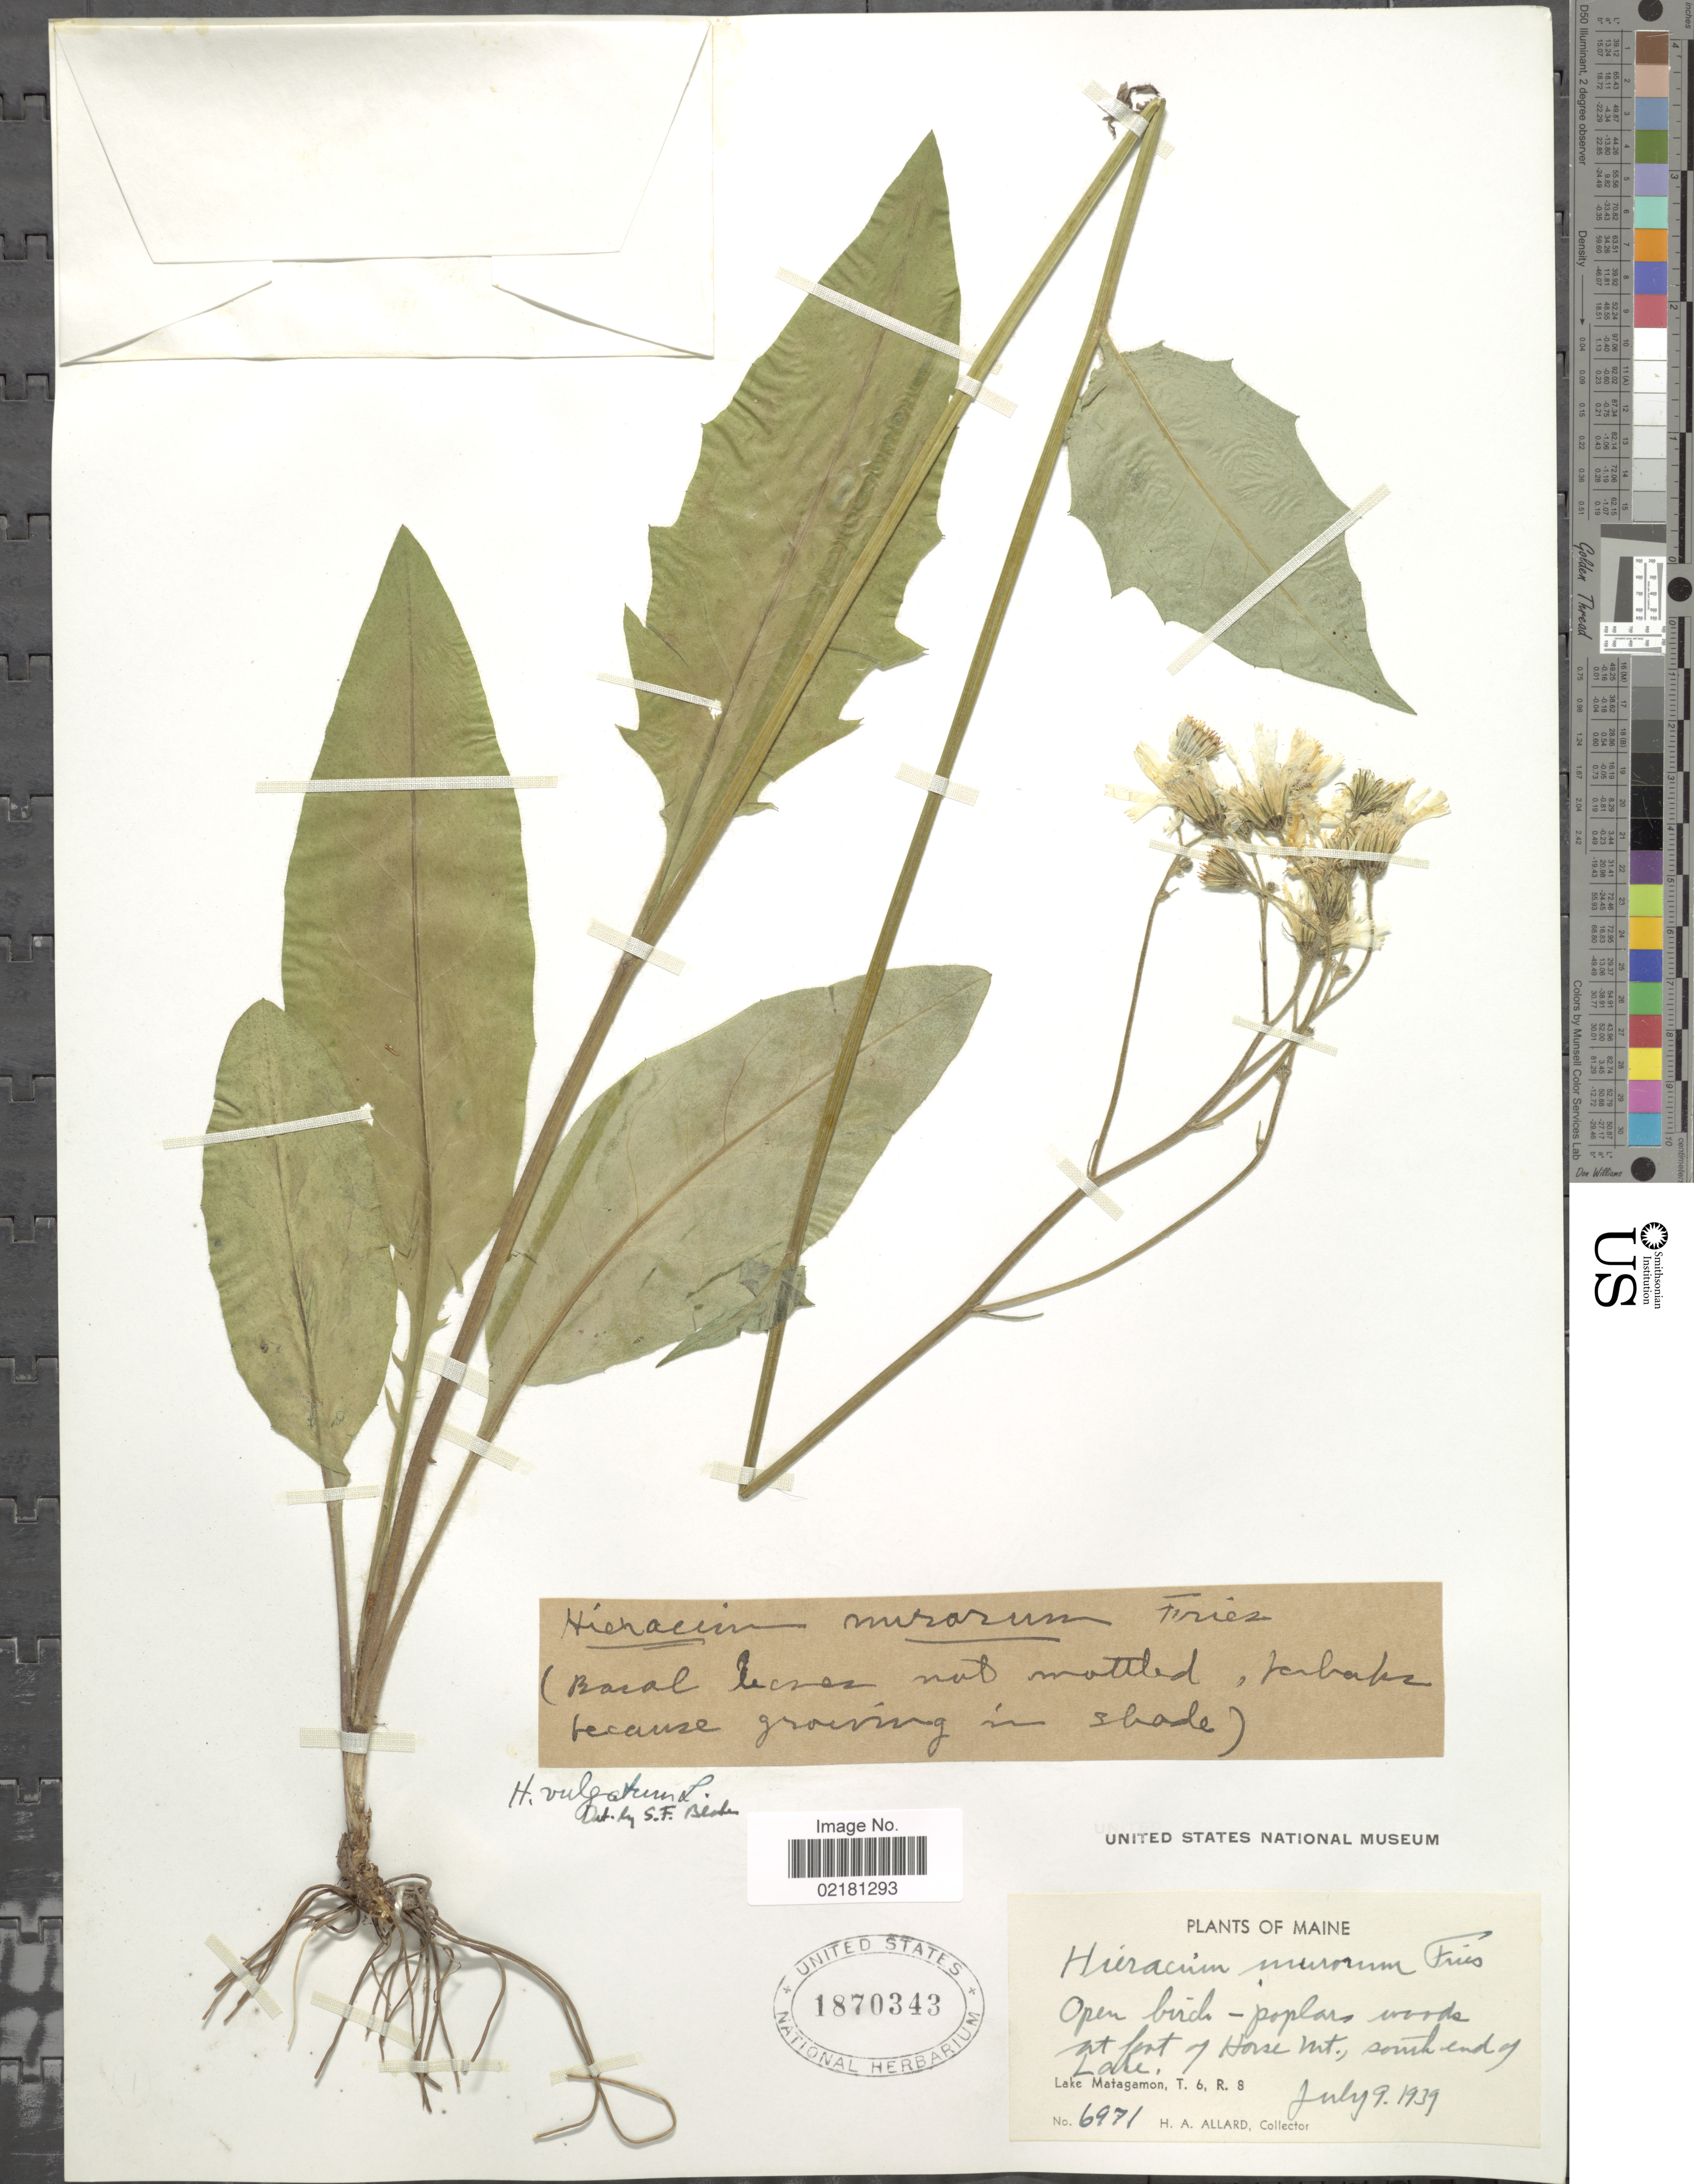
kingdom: Plantae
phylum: Tracheophyta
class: Magnoliopsida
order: Asterales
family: Asteraceae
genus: Hieracium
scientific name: Hieracium lachenalii subsp. cruenifolium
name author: (Dahlst. & Lübeck) Zahn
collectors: H. A. Allard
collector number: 6971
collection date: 1939-07-09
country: United States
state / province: Maine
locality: At fort of Horse Mt., south end of Lake, Lake Matagamon, T. 6, R. 8.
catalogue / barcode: US 1870343